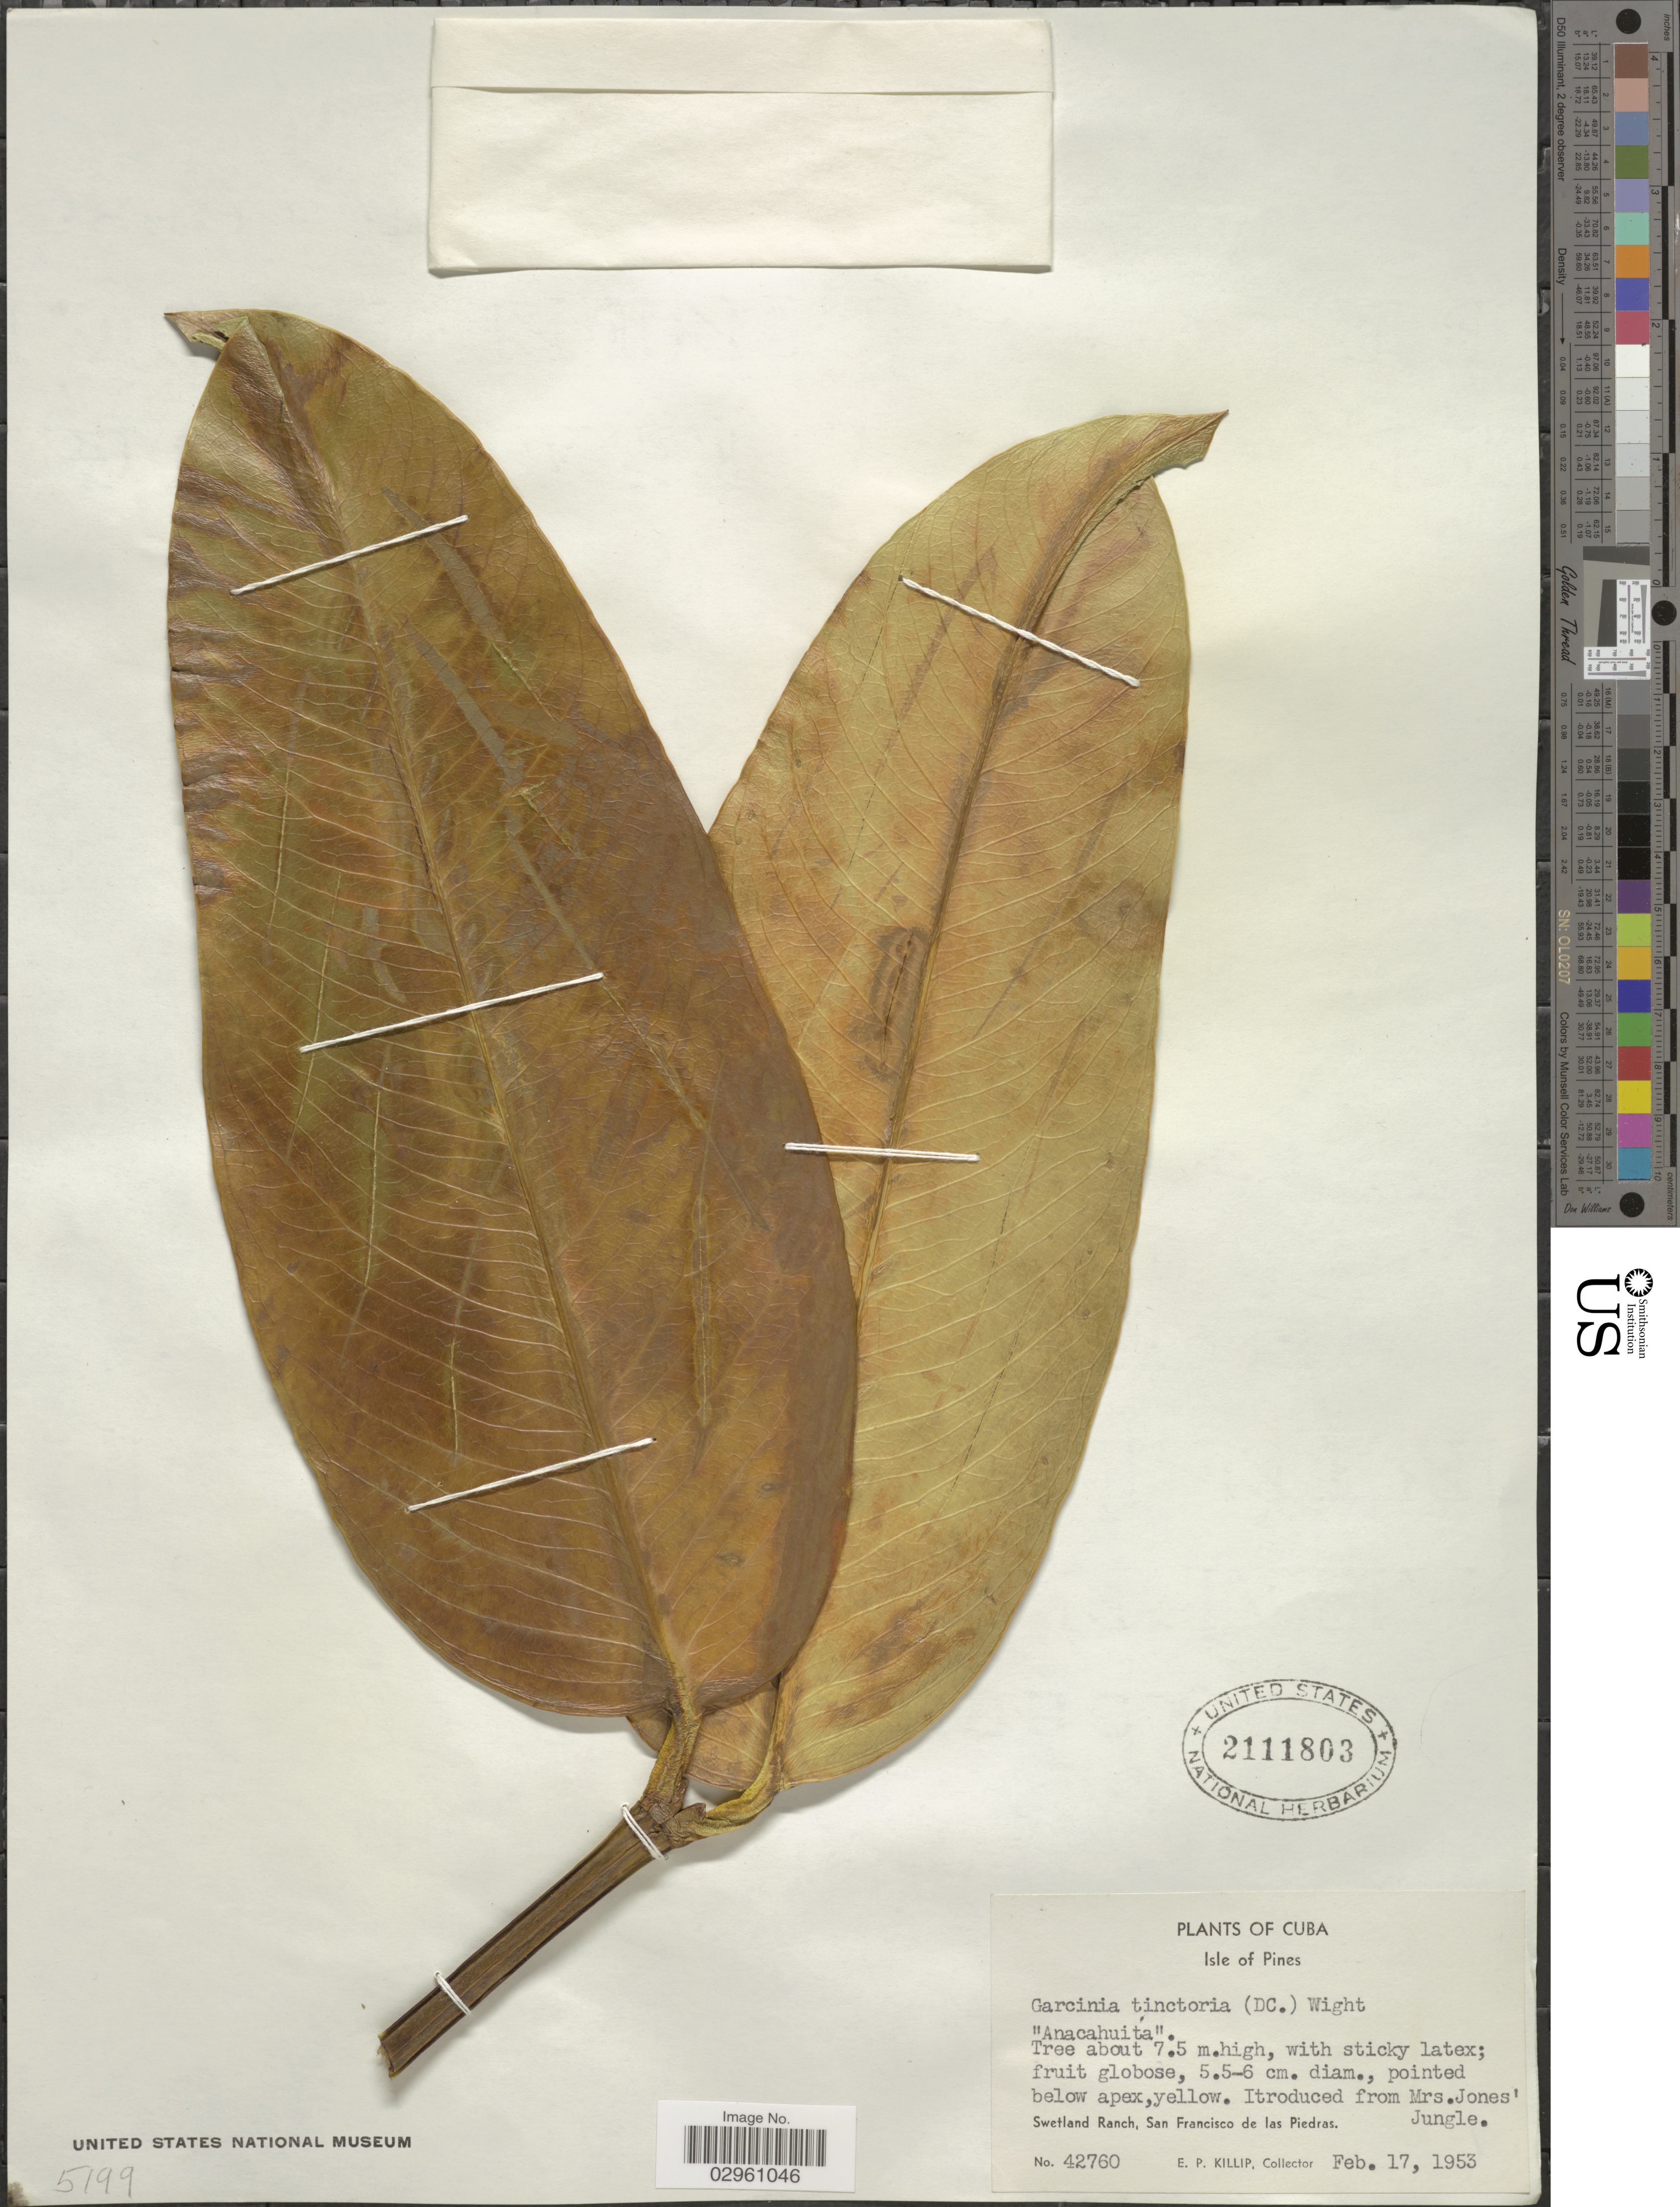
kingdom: Plantae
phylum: Tracheophyta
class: Magnoliopsida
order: Malpighiales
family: Clusiaceae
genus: Garcinia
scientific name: Garcinia tinctoria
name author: (DC.) Dunn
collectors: E. P. Killip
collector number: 42760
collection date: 1953-02-17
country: Cuba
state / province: Isla de la Juventud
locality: Isle of Pines. Swetland Ranch, San Francisco de las Piedras.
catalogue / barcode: US 2111803